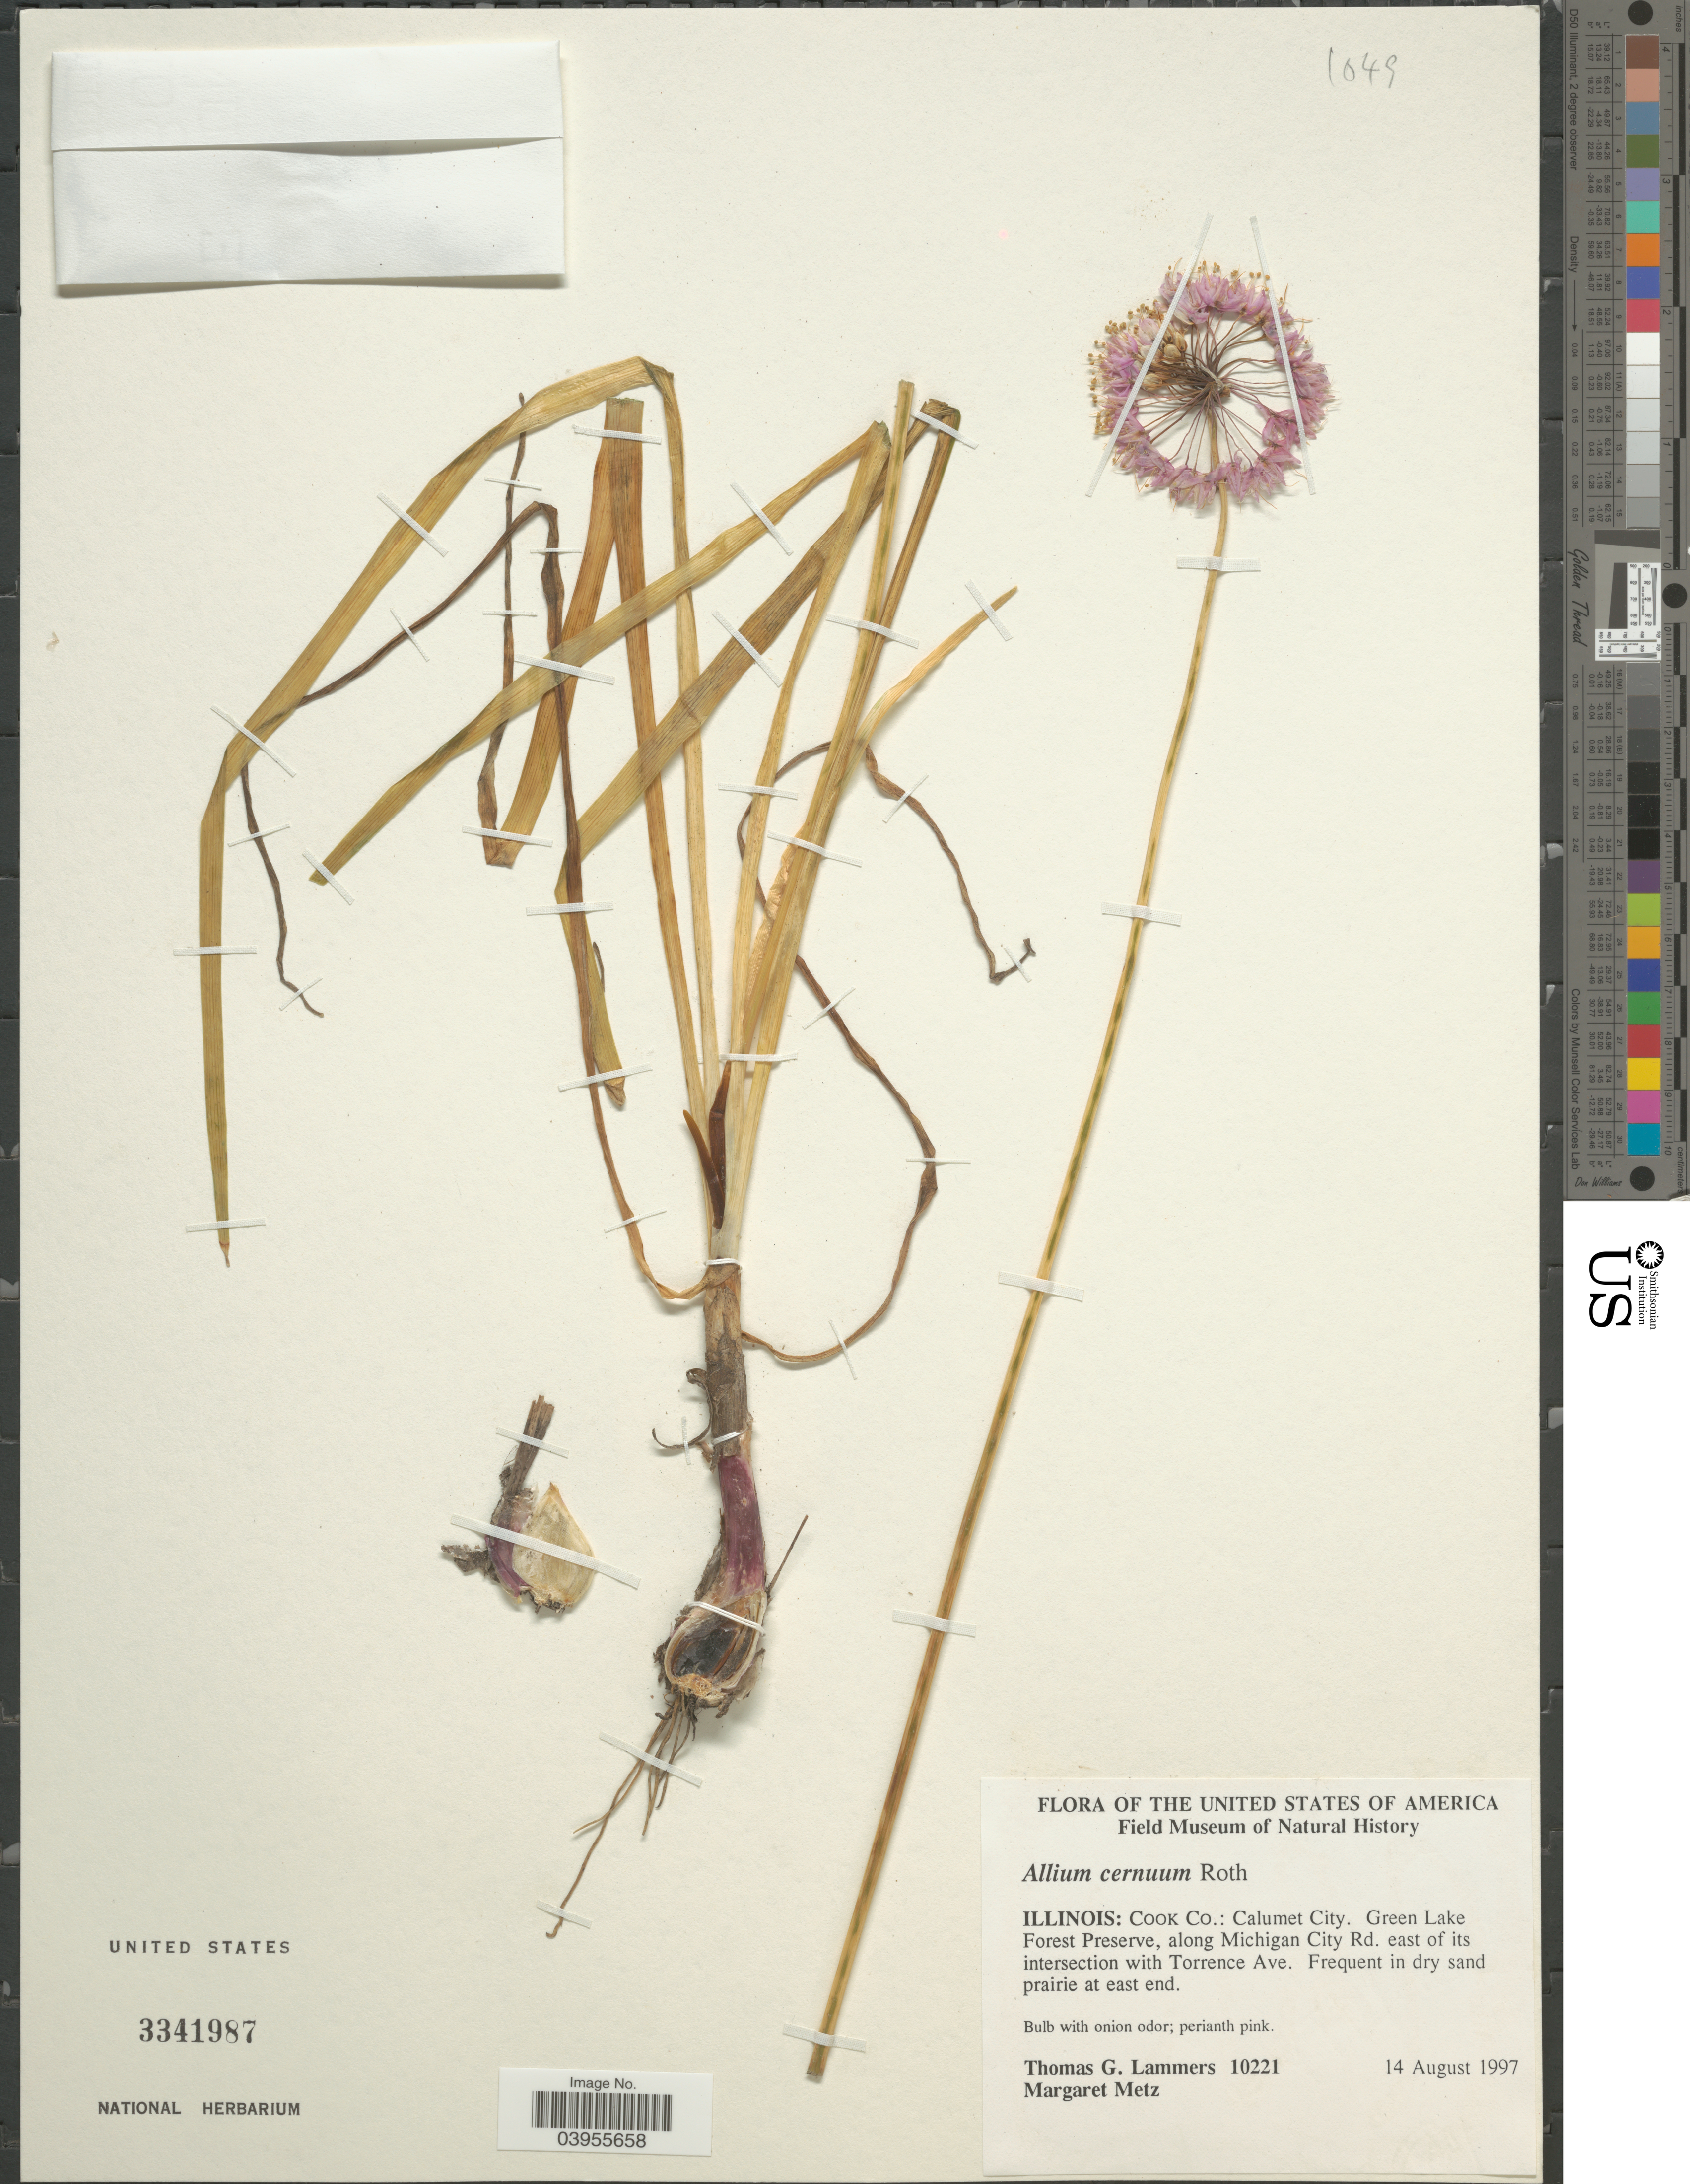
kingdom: Plantae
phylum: Tracheophyta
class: Liliopsida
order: Asparagales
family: Amaryllidaceae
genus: Allium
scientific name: Allium cernuum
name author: Roth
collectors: T. G. Lammers & M. Metz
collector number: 10221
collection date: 1997-08-14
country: United States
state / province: Illinois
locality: Cook Co.: Calumet City. Green Lake Forest Preserve, along Michigan City Rd. east of its intersection with Torrence Ave. In dry sand prairie at east end.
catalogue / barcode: US 3341987